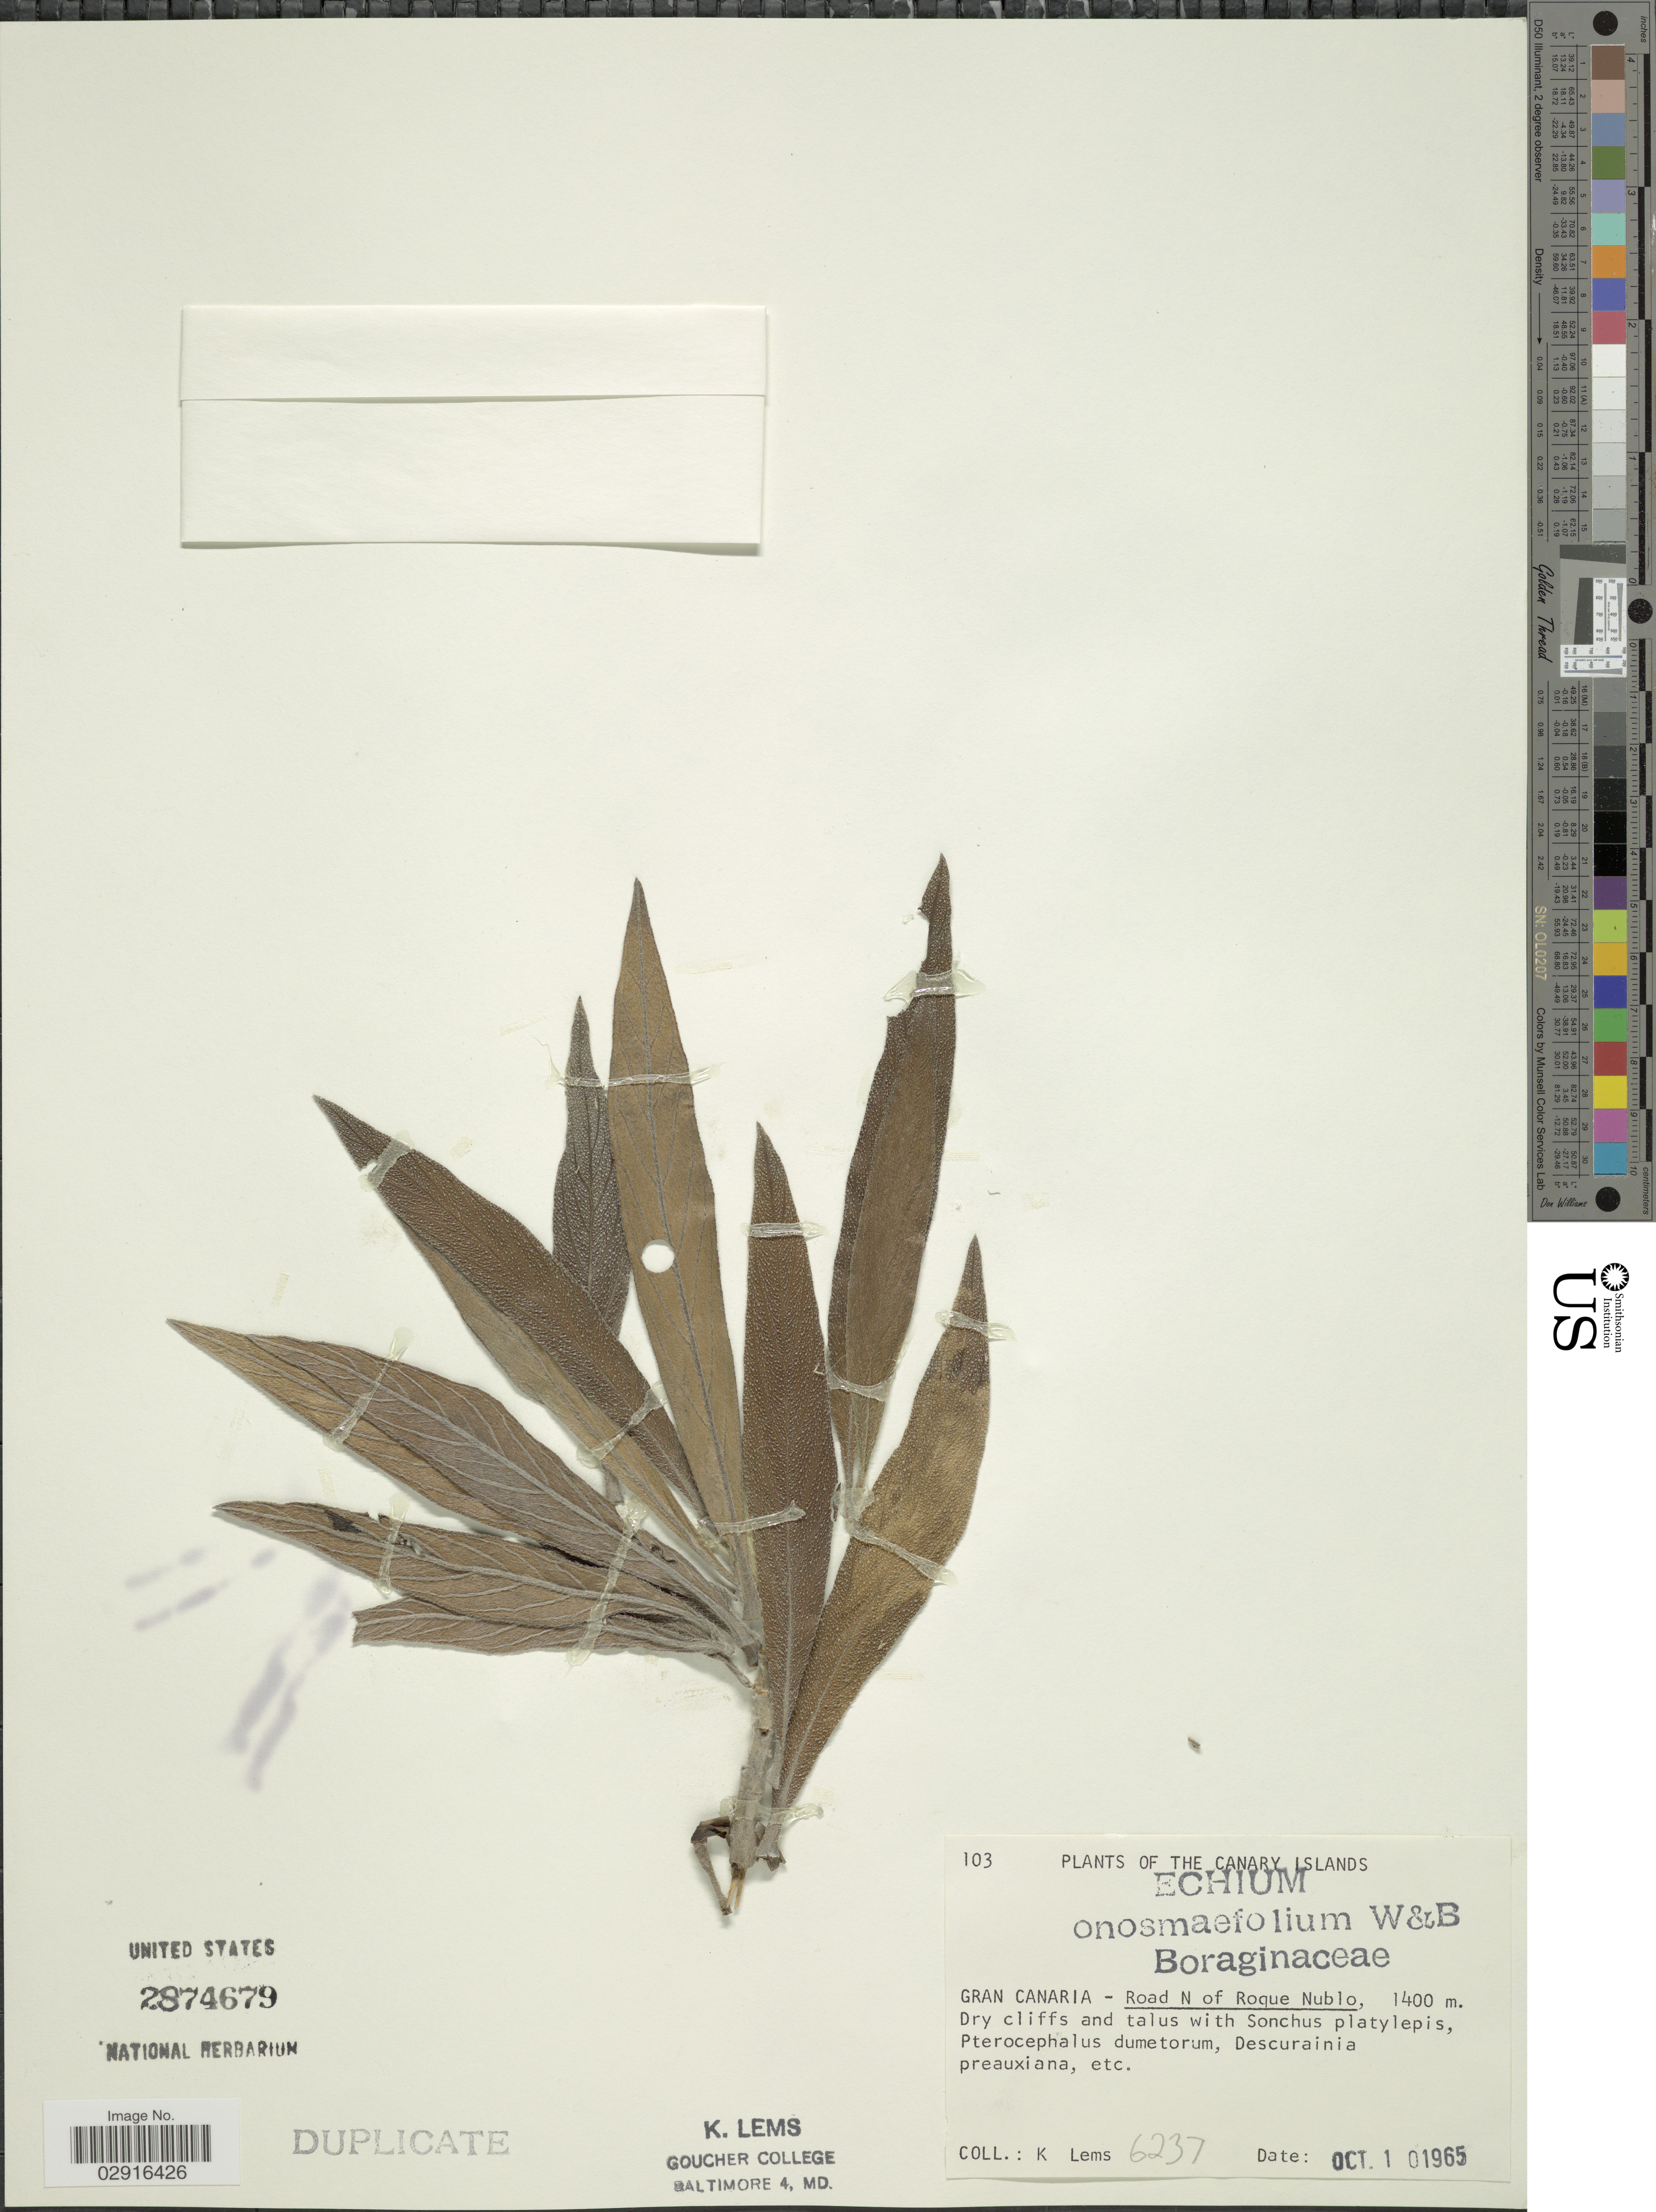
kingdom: Plantae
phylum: Tracheophyta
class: Magnoliopsida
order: Boraginales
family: Boraginaceae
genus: Echium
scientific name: Echium onosmifolium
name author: D.A. Webb & Berthel.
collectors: K. Lems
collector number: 6237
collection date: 1965-10-10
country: Spain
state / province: Canarias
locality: Canary Islands. Gran Canaria - Road N of Rogue Nublo.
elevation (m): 1400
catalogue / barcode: US 2874679